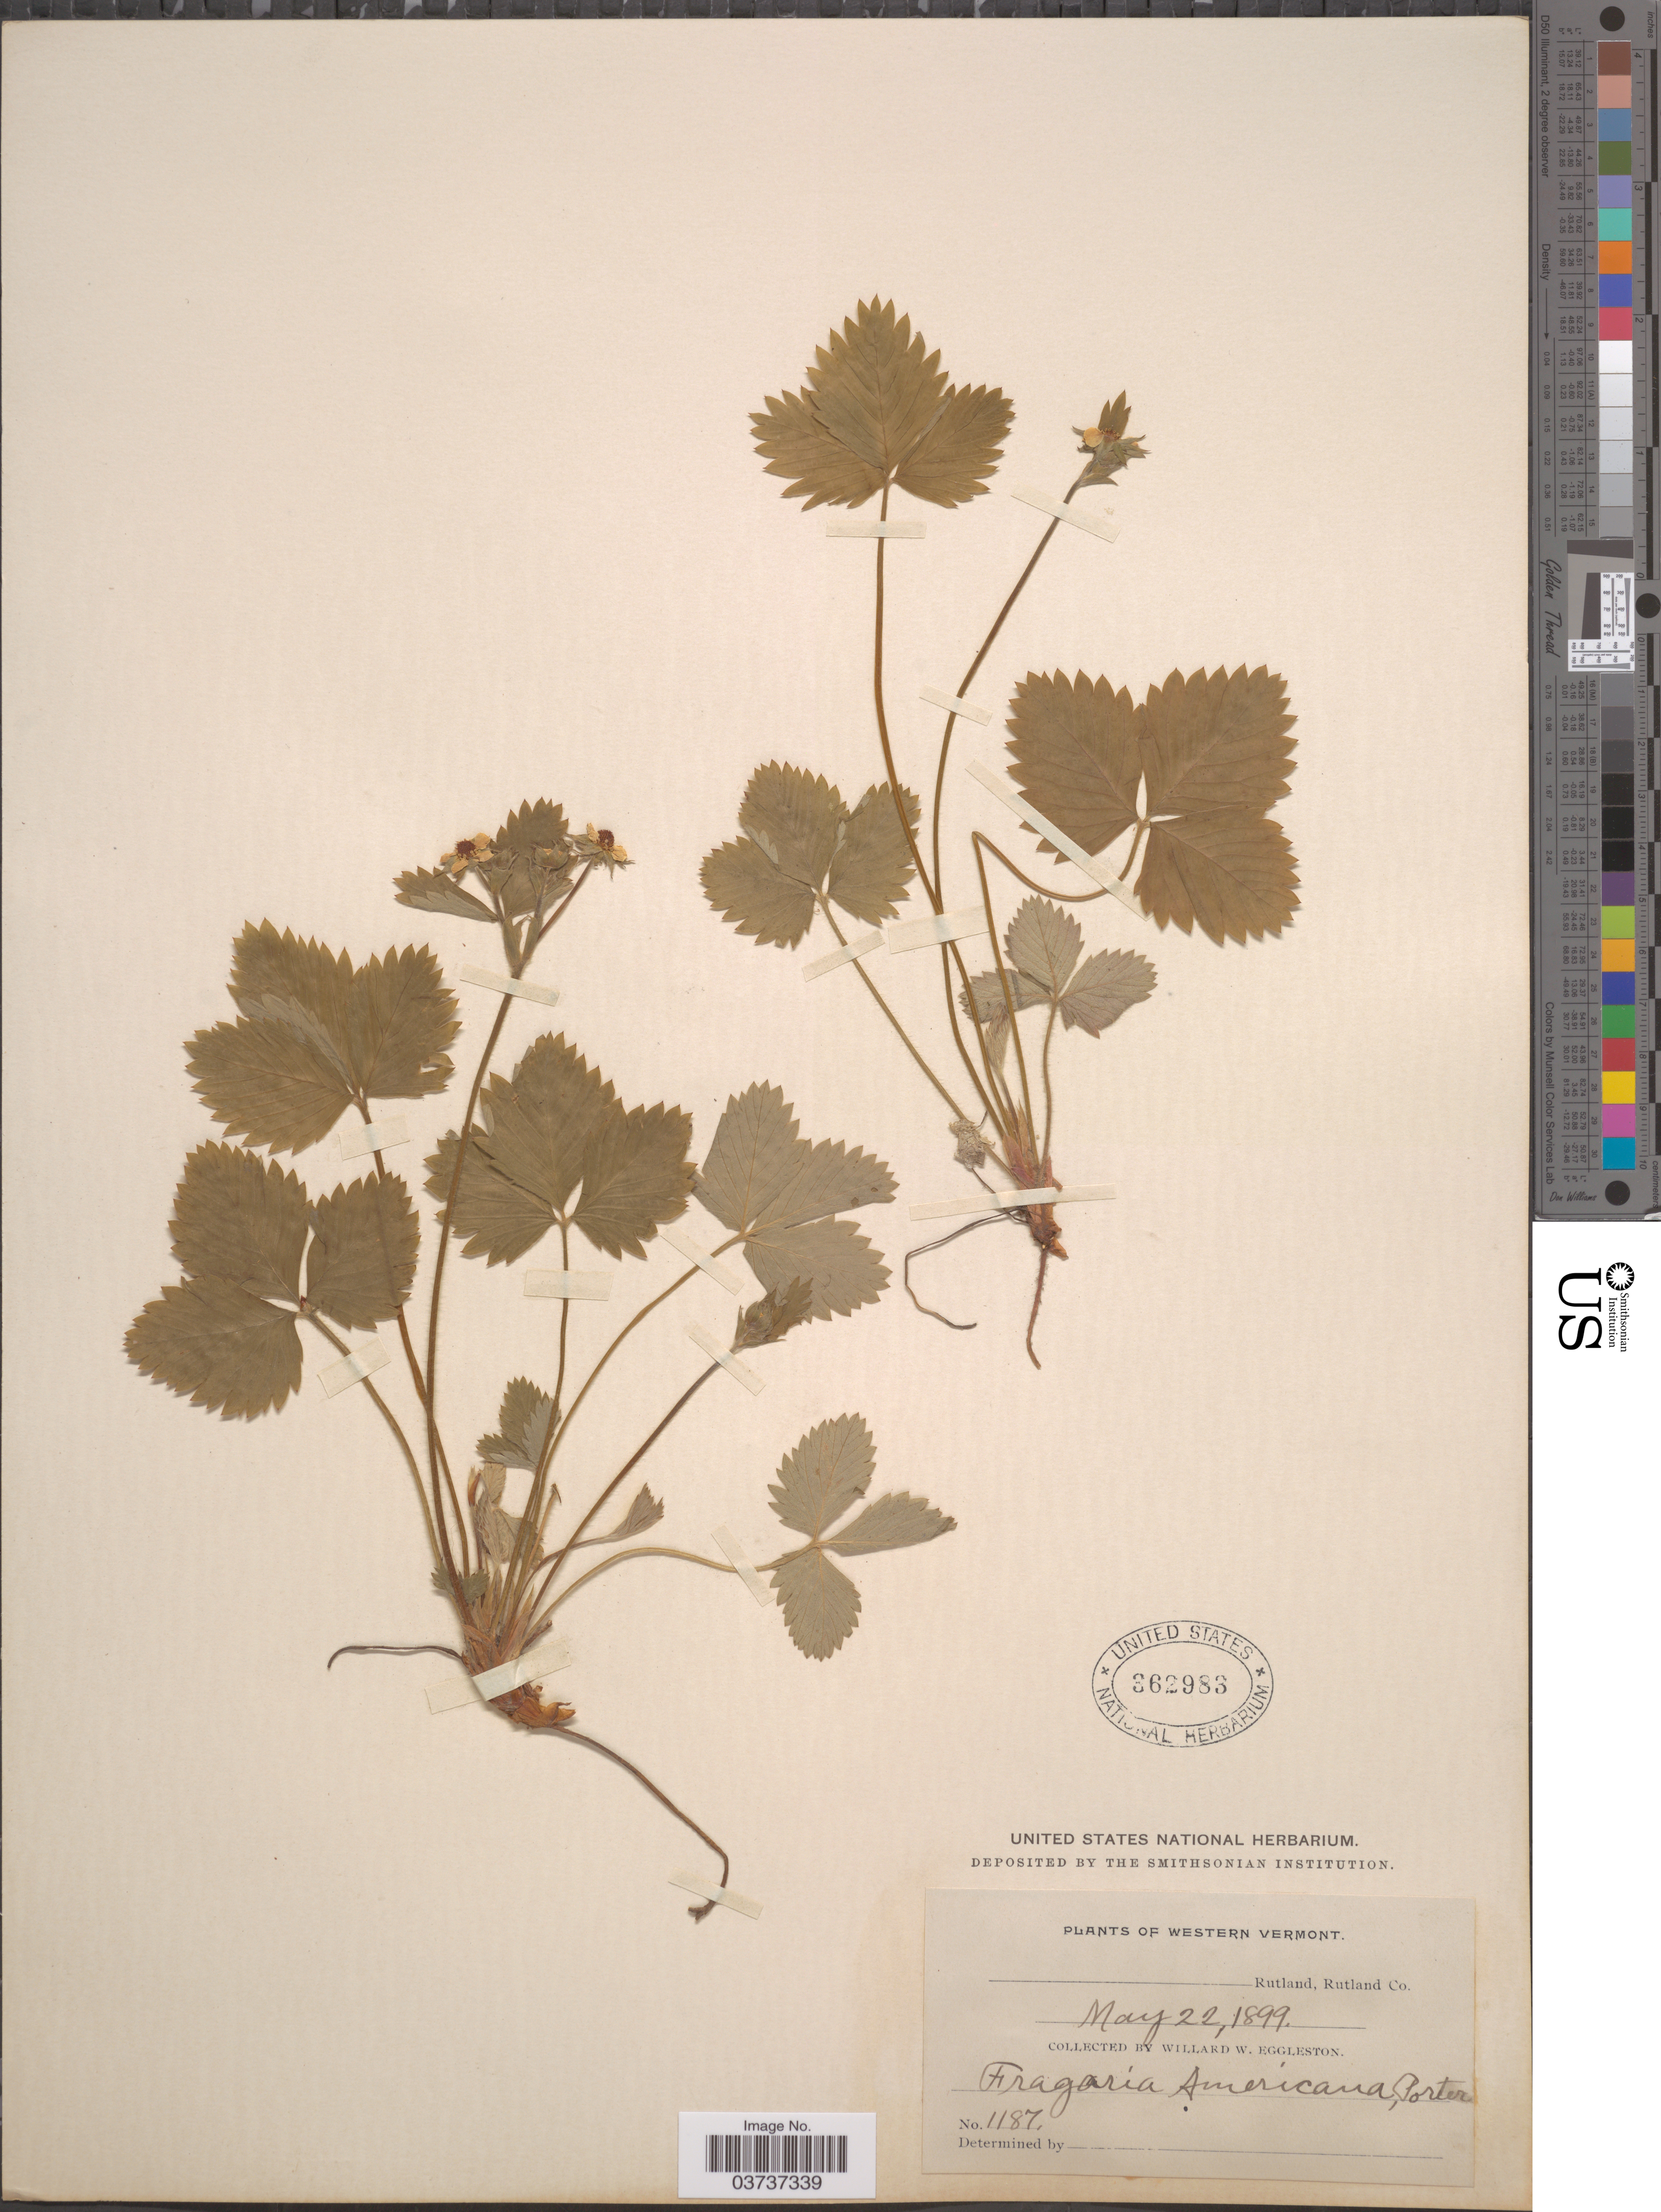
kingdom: Plantae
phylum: Tracheophyta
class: Magnoliopsida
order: Rosales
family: Rosaceae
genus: Fragaria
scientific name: Fragaria vesca subsp. americana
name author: (Porter) Staudt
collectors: W. W. Eggleston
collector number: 1187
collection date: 1899-05-22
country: United States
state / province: Vermont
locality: Western Vermont. Rutland, Rutland Co.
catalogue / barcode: US 362983